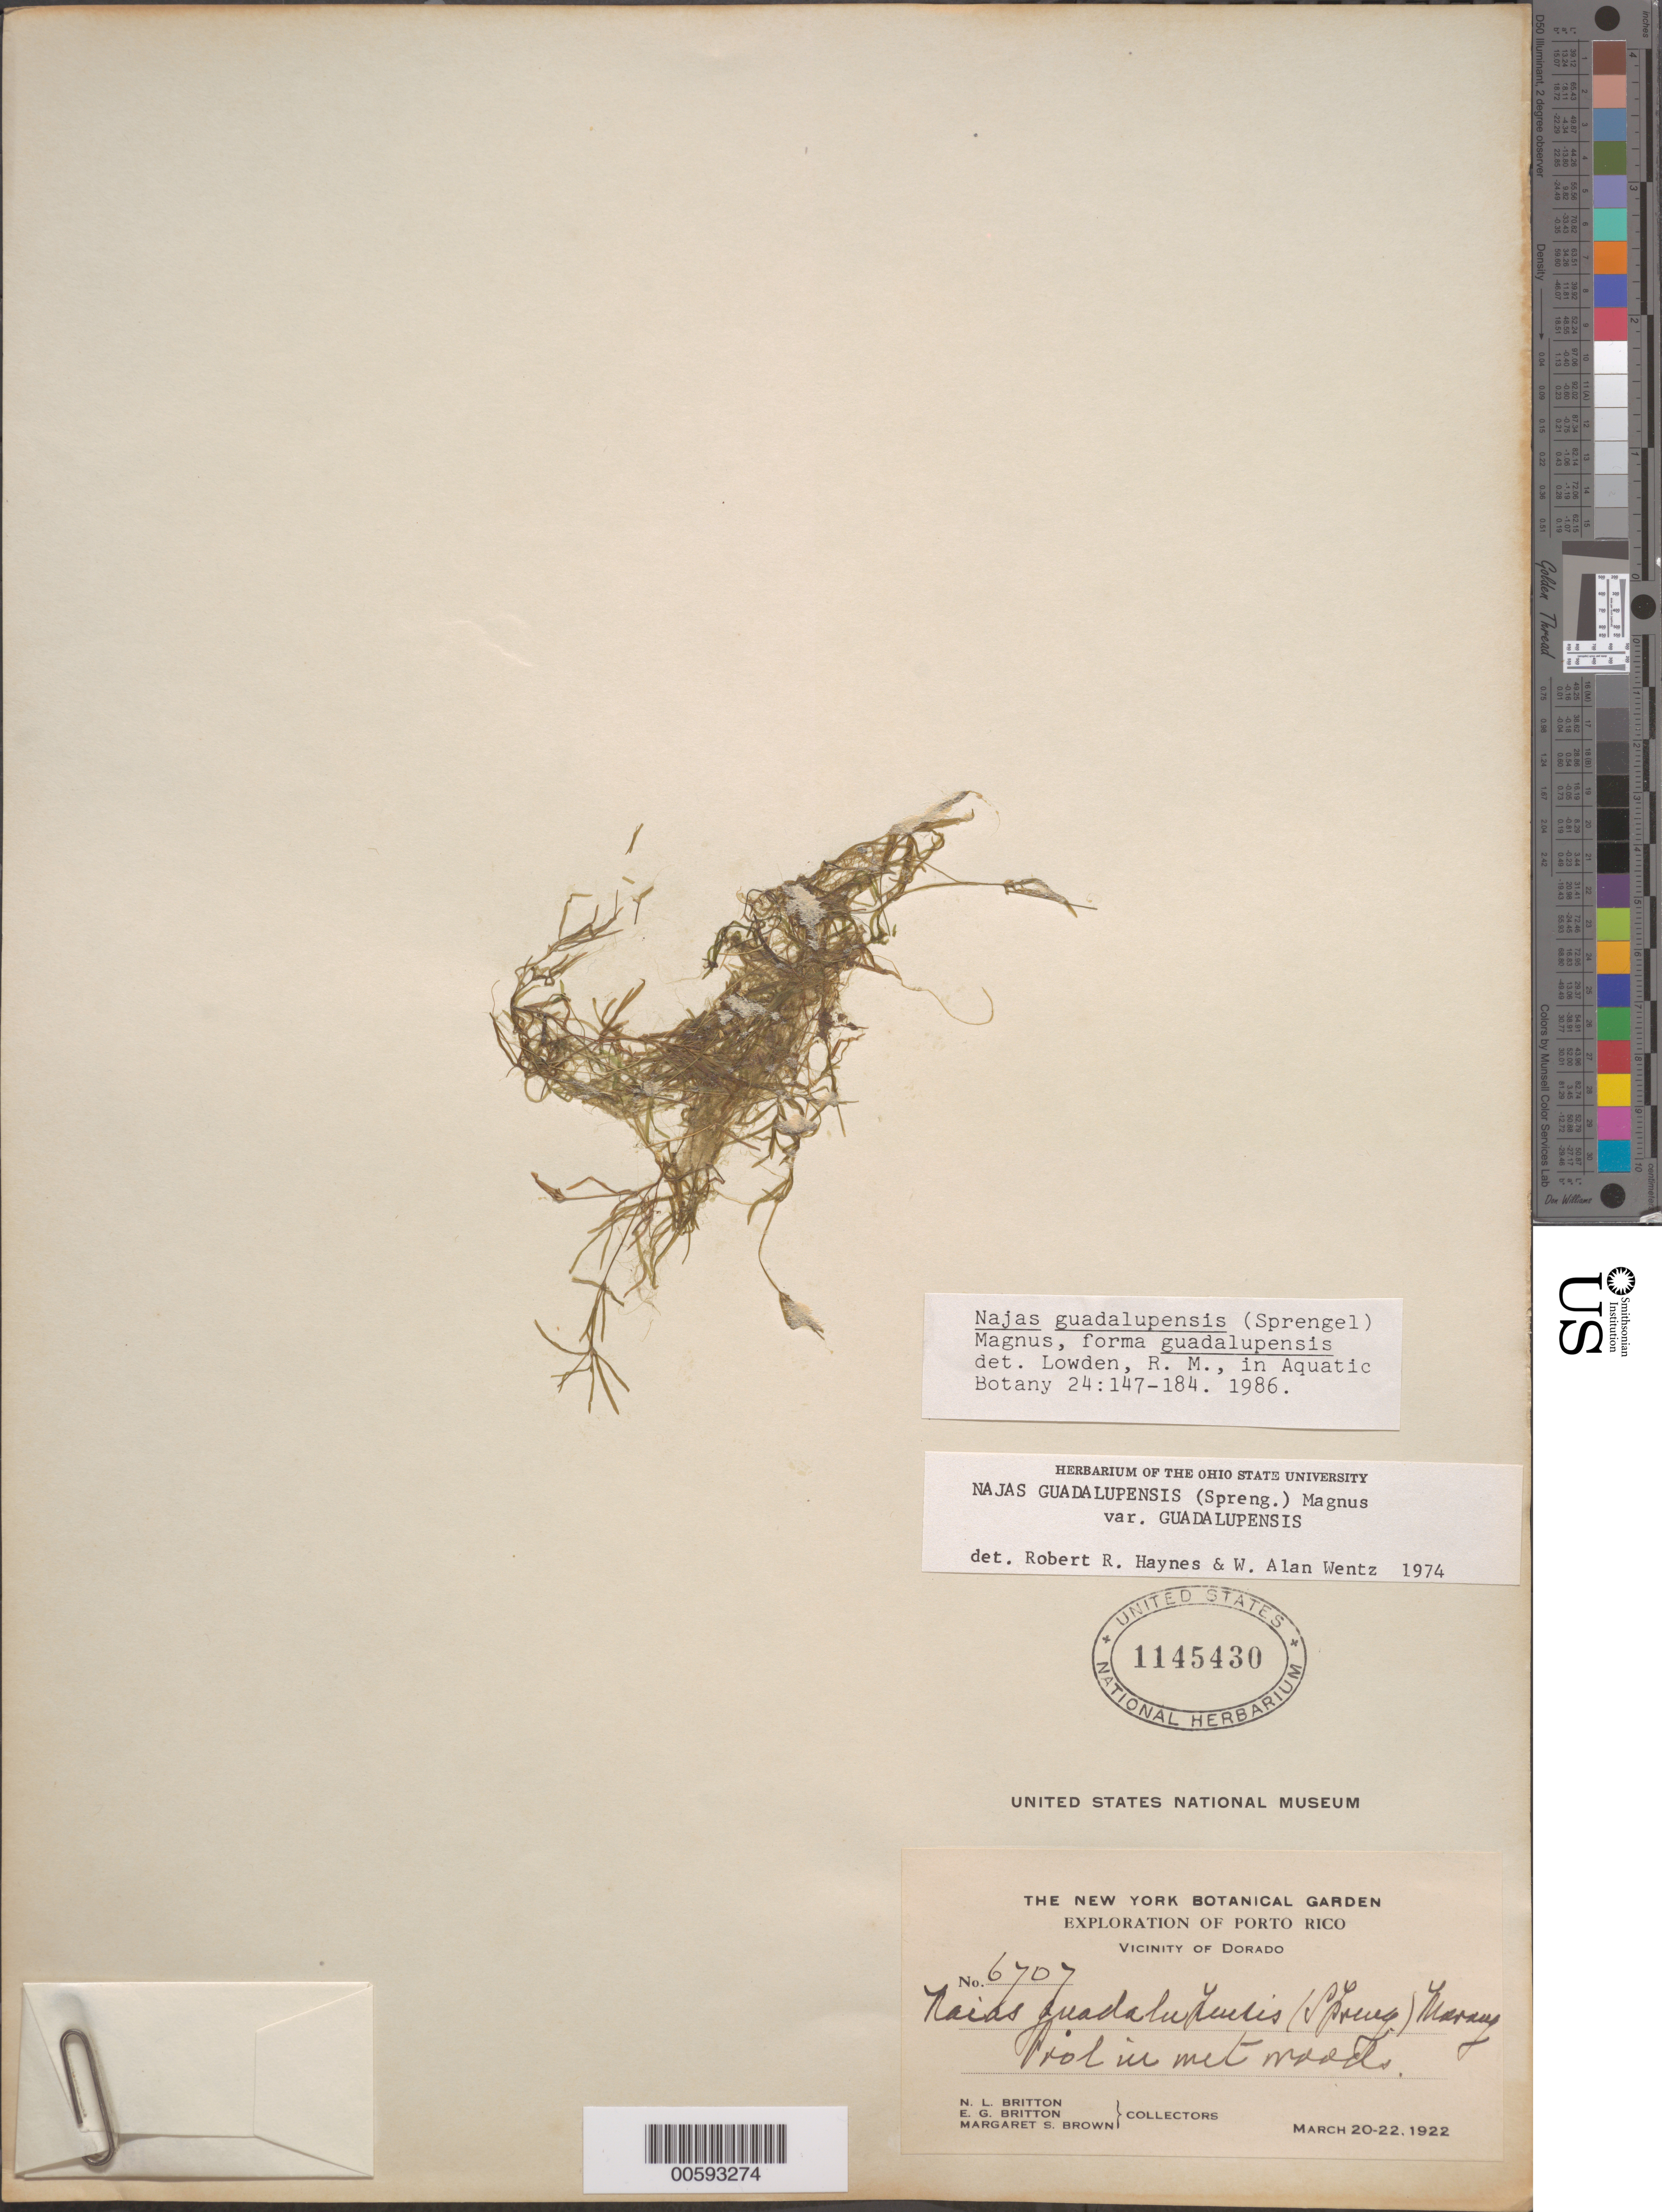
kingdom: Plantae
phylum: Tracheophyta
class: Liliopsida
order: Alismatales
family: Hydrocharitaceae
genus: Najas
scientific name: Najas guadalupensis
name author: (Spreng.) Magnus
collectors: N. Britton, E. G. Britton & M. S. Brown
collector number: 6707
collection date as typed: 20 Mar 1922 to 22 Mar 1922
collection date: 1922-03-20/1922-03-22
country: Puerto Rico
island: Greater Antilles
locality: Dorado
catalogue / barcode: US 1145430